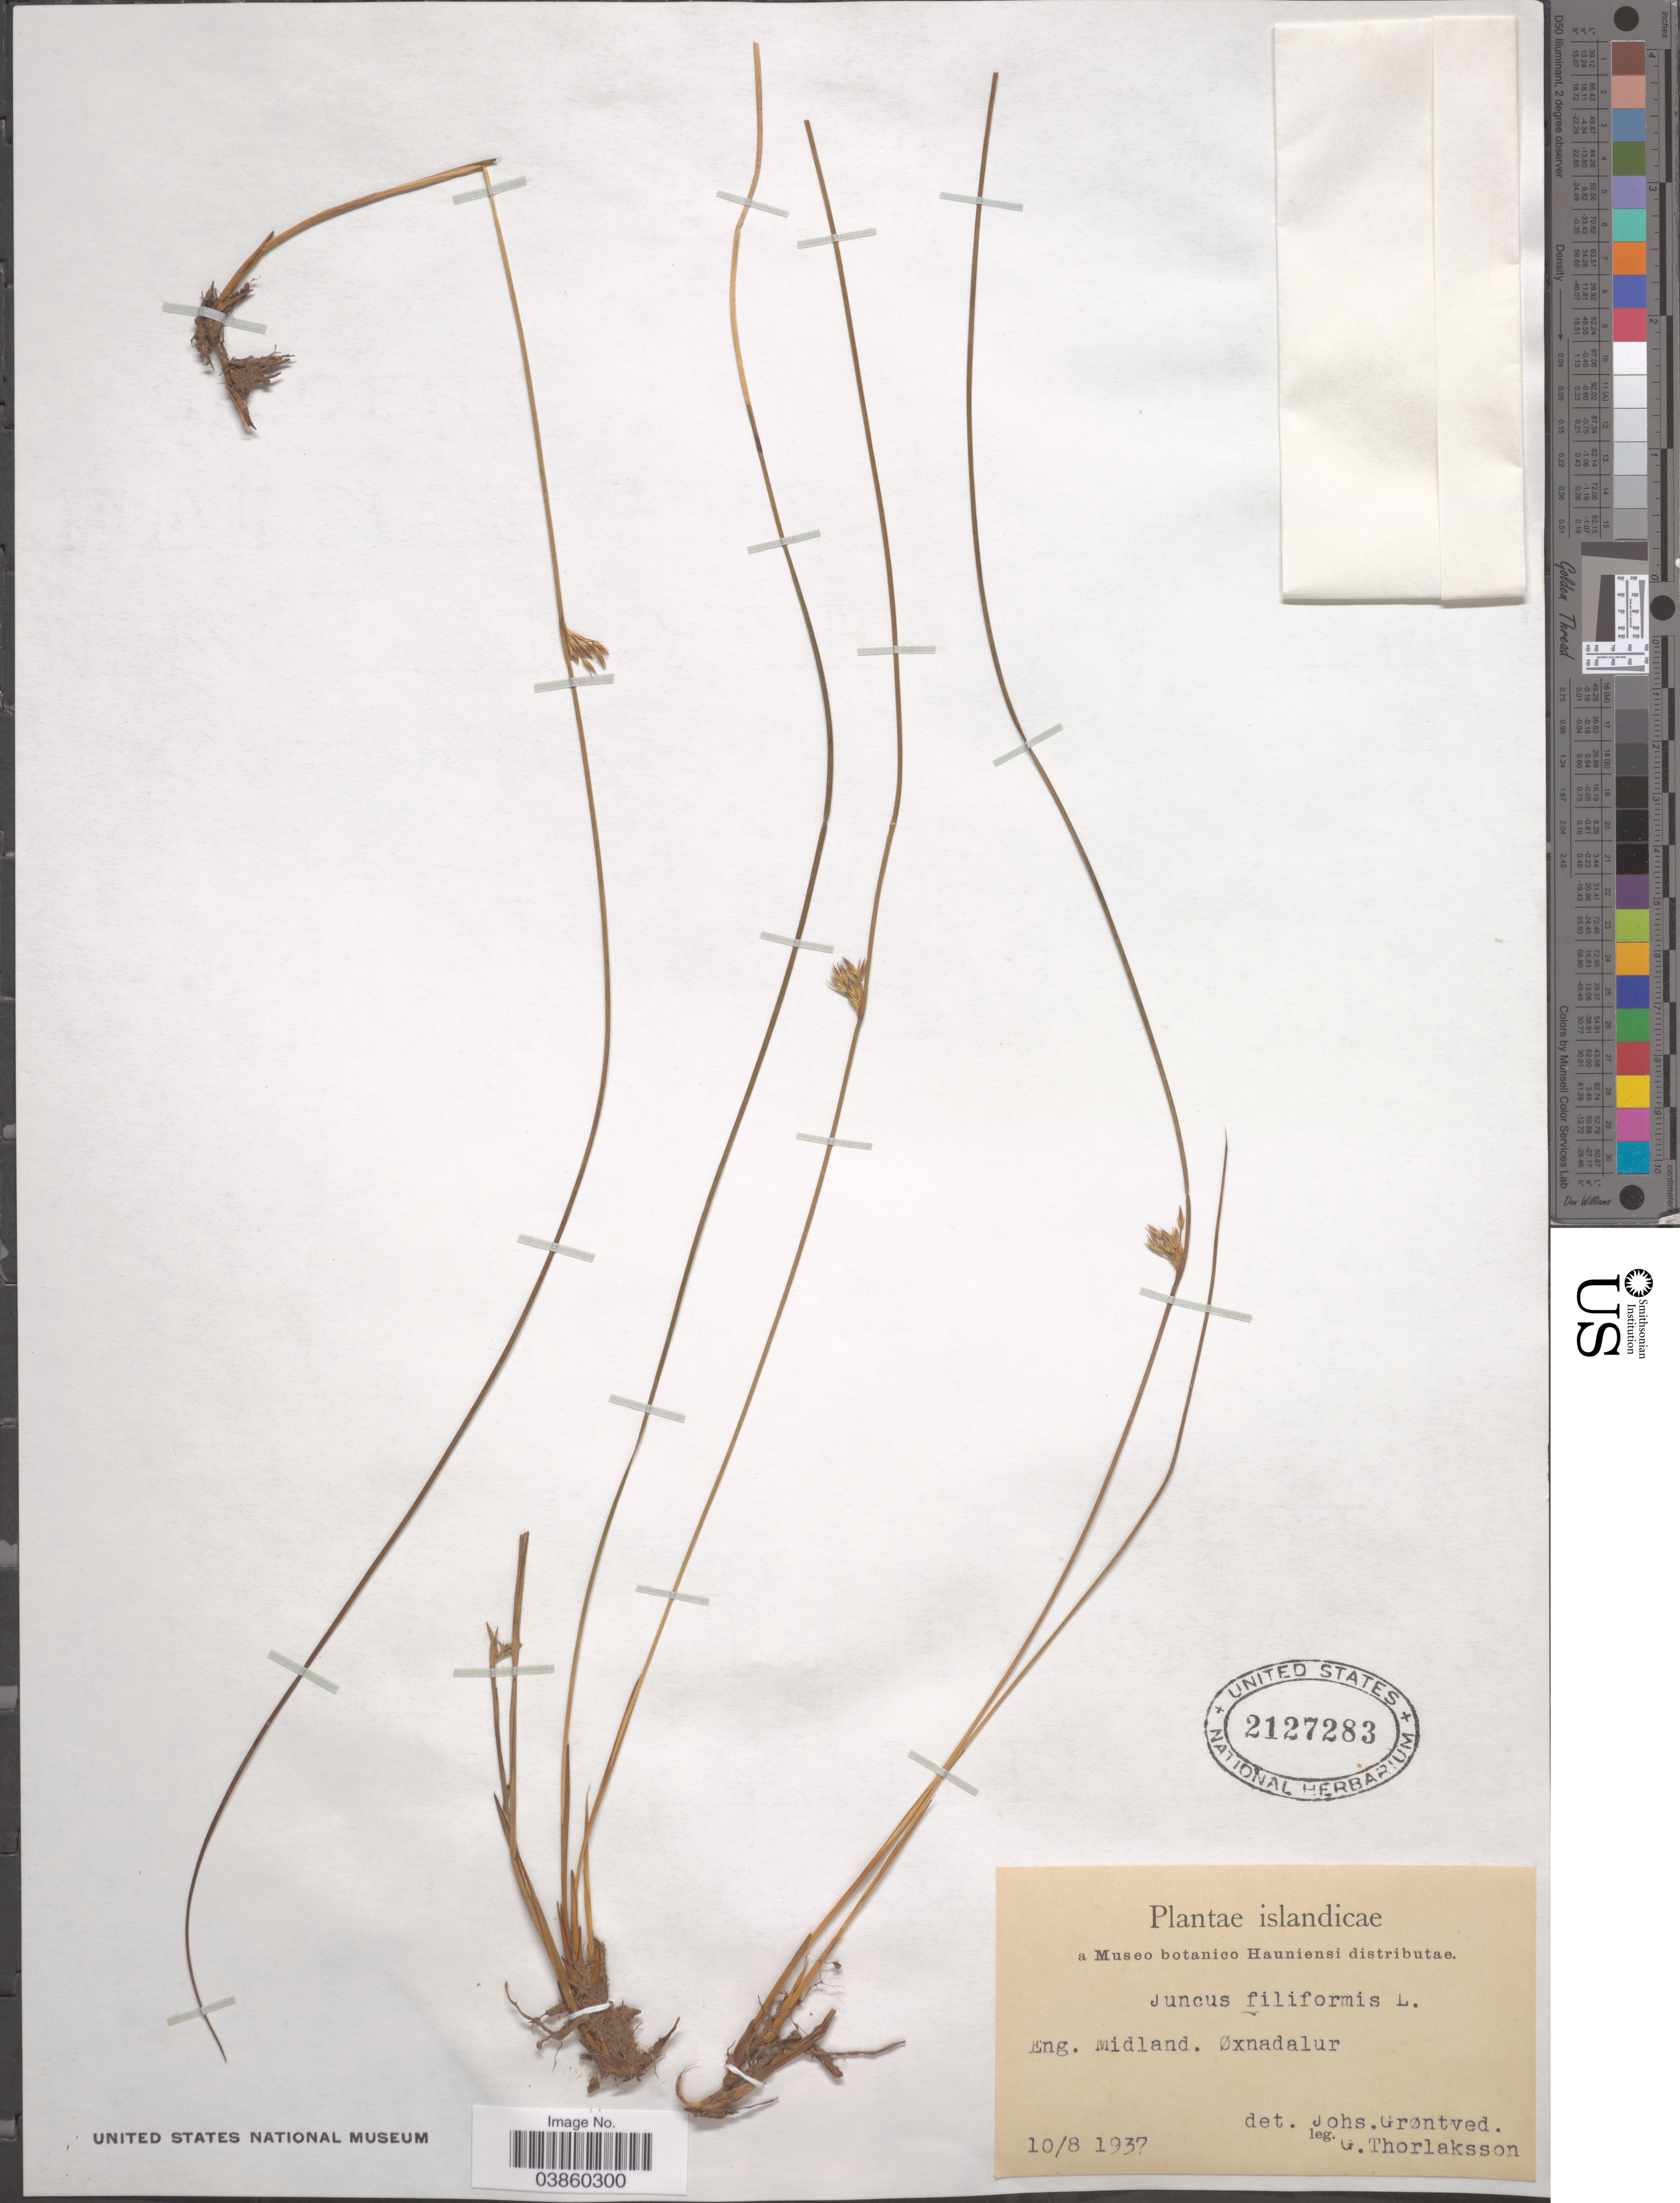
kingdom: Plantae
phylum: Tracheophyta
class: Liliopsida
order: Poales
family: Juncaceae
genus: Juncus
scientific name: Juncus filiformis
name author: L.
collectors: J. Grontved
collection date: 1937-08-10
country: Iceland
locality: Islandicae. Eng. Midland. Øxnadalur.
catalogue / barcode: US 2127283